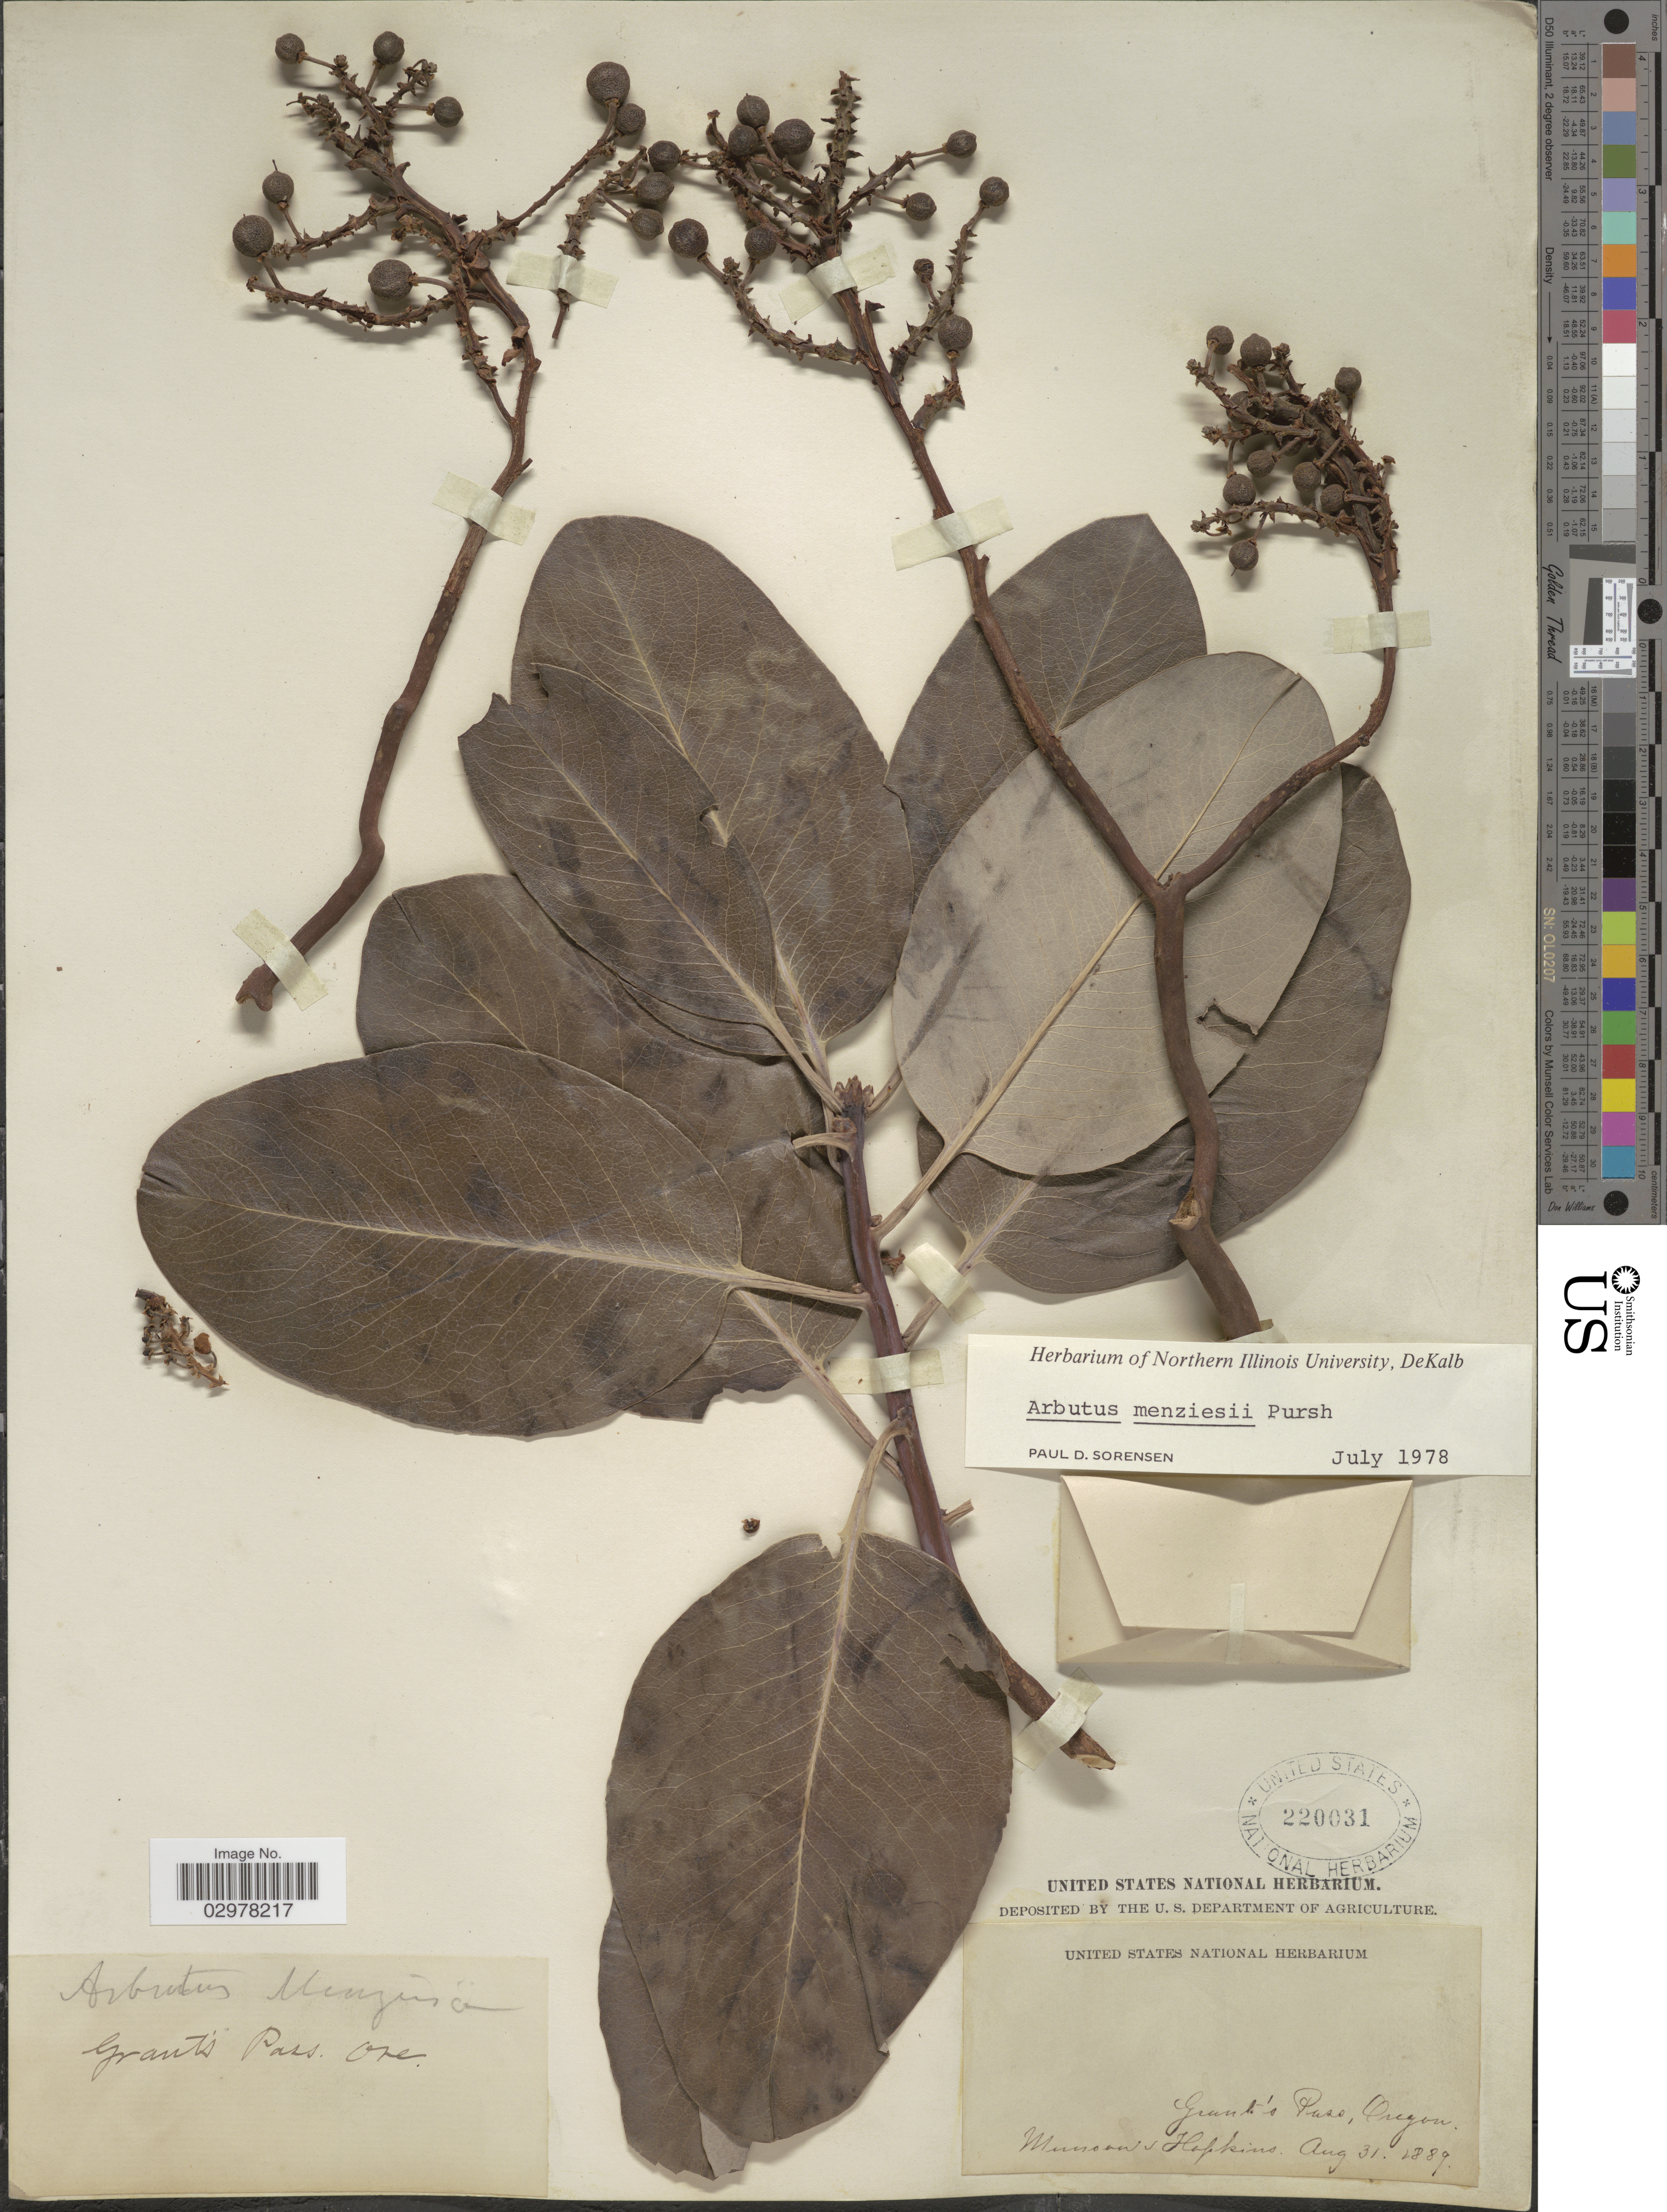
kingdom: Plantae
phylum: Tracheophyta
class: Magnoliopsida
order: Ericales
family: Ericaceae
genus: Arbutus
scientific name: Arbutus menziesii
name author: Pursh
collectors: M. Hopkins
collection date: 1889-08-31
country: United States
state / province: Oregon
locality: Grant's Pass.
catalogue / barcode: US 220031